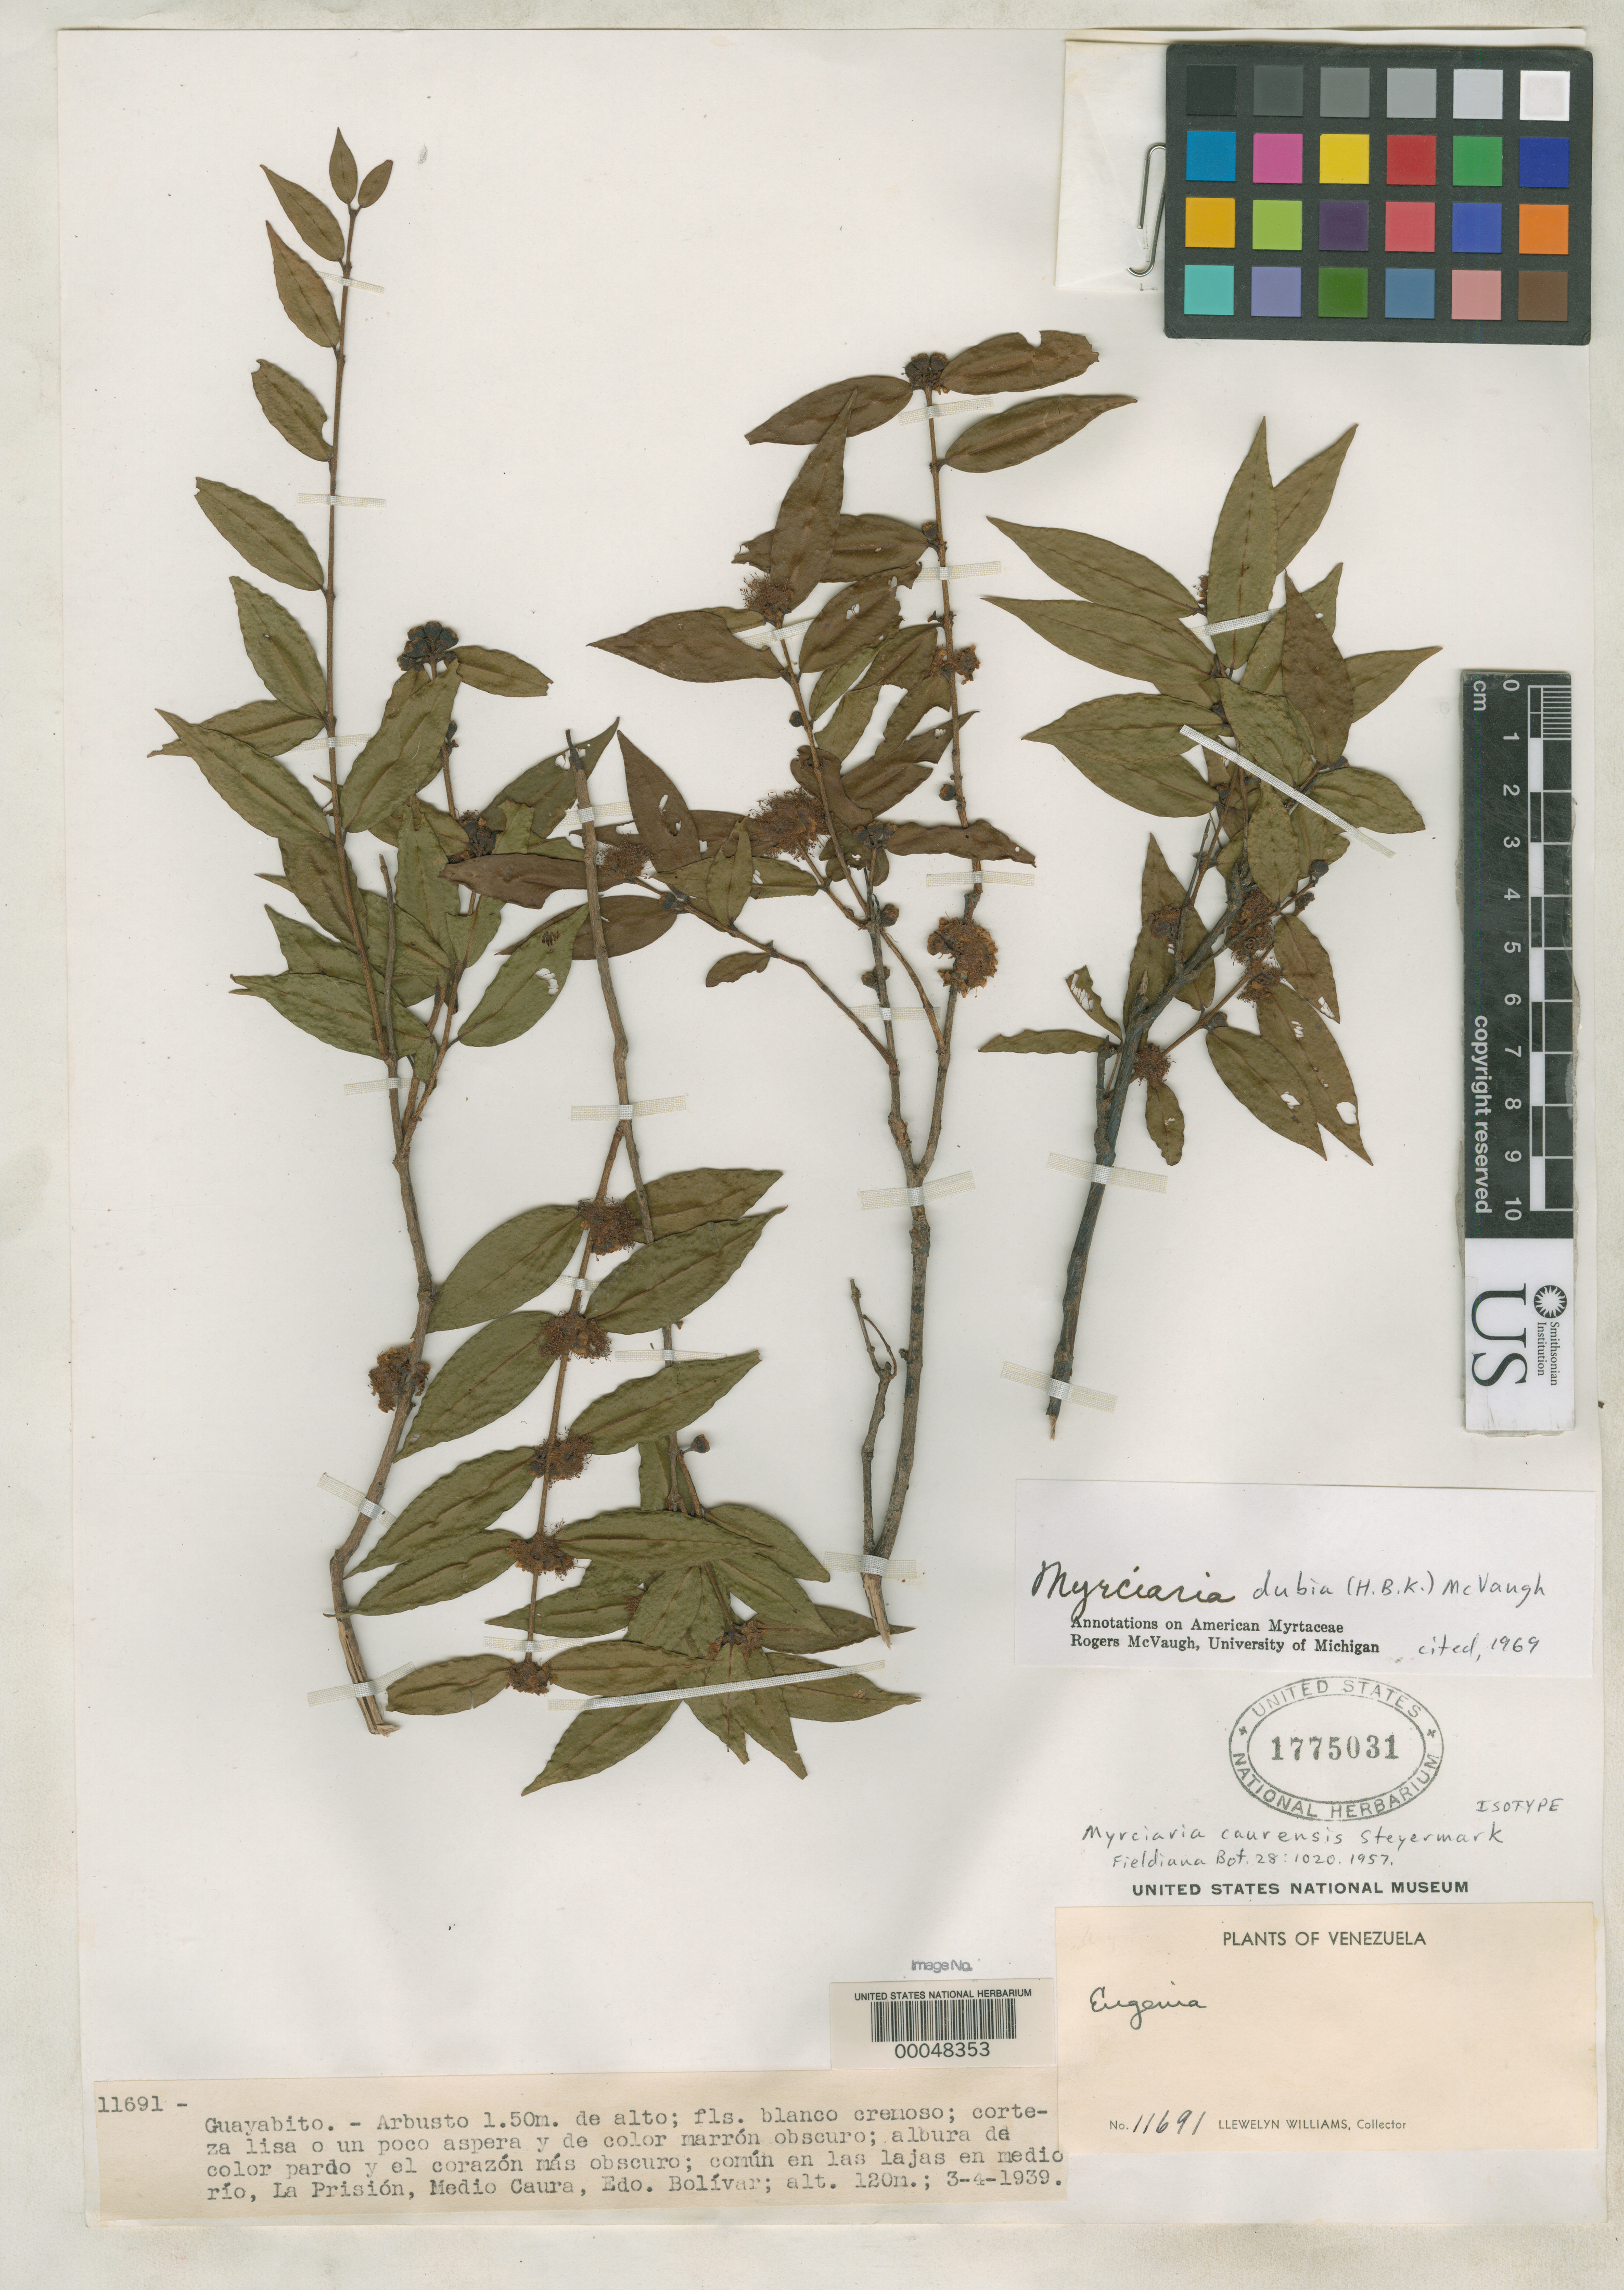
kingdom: Plantae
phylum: Tracheophyta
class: Magnoliopsida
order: Myrtales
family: Myrtaceae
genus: Myrciaria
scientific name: Myrciaria caurensis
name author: Steyerm.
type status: Isotype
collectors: Ll. Williams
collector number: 11691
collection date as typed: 03 Apr 1939 or 04 Mar 1939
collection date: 1939-03-04 or 1939-04-03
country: Venezuela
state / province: Bolivar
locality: La prision, medio Caura.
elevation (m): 120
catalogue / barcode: US 1775031